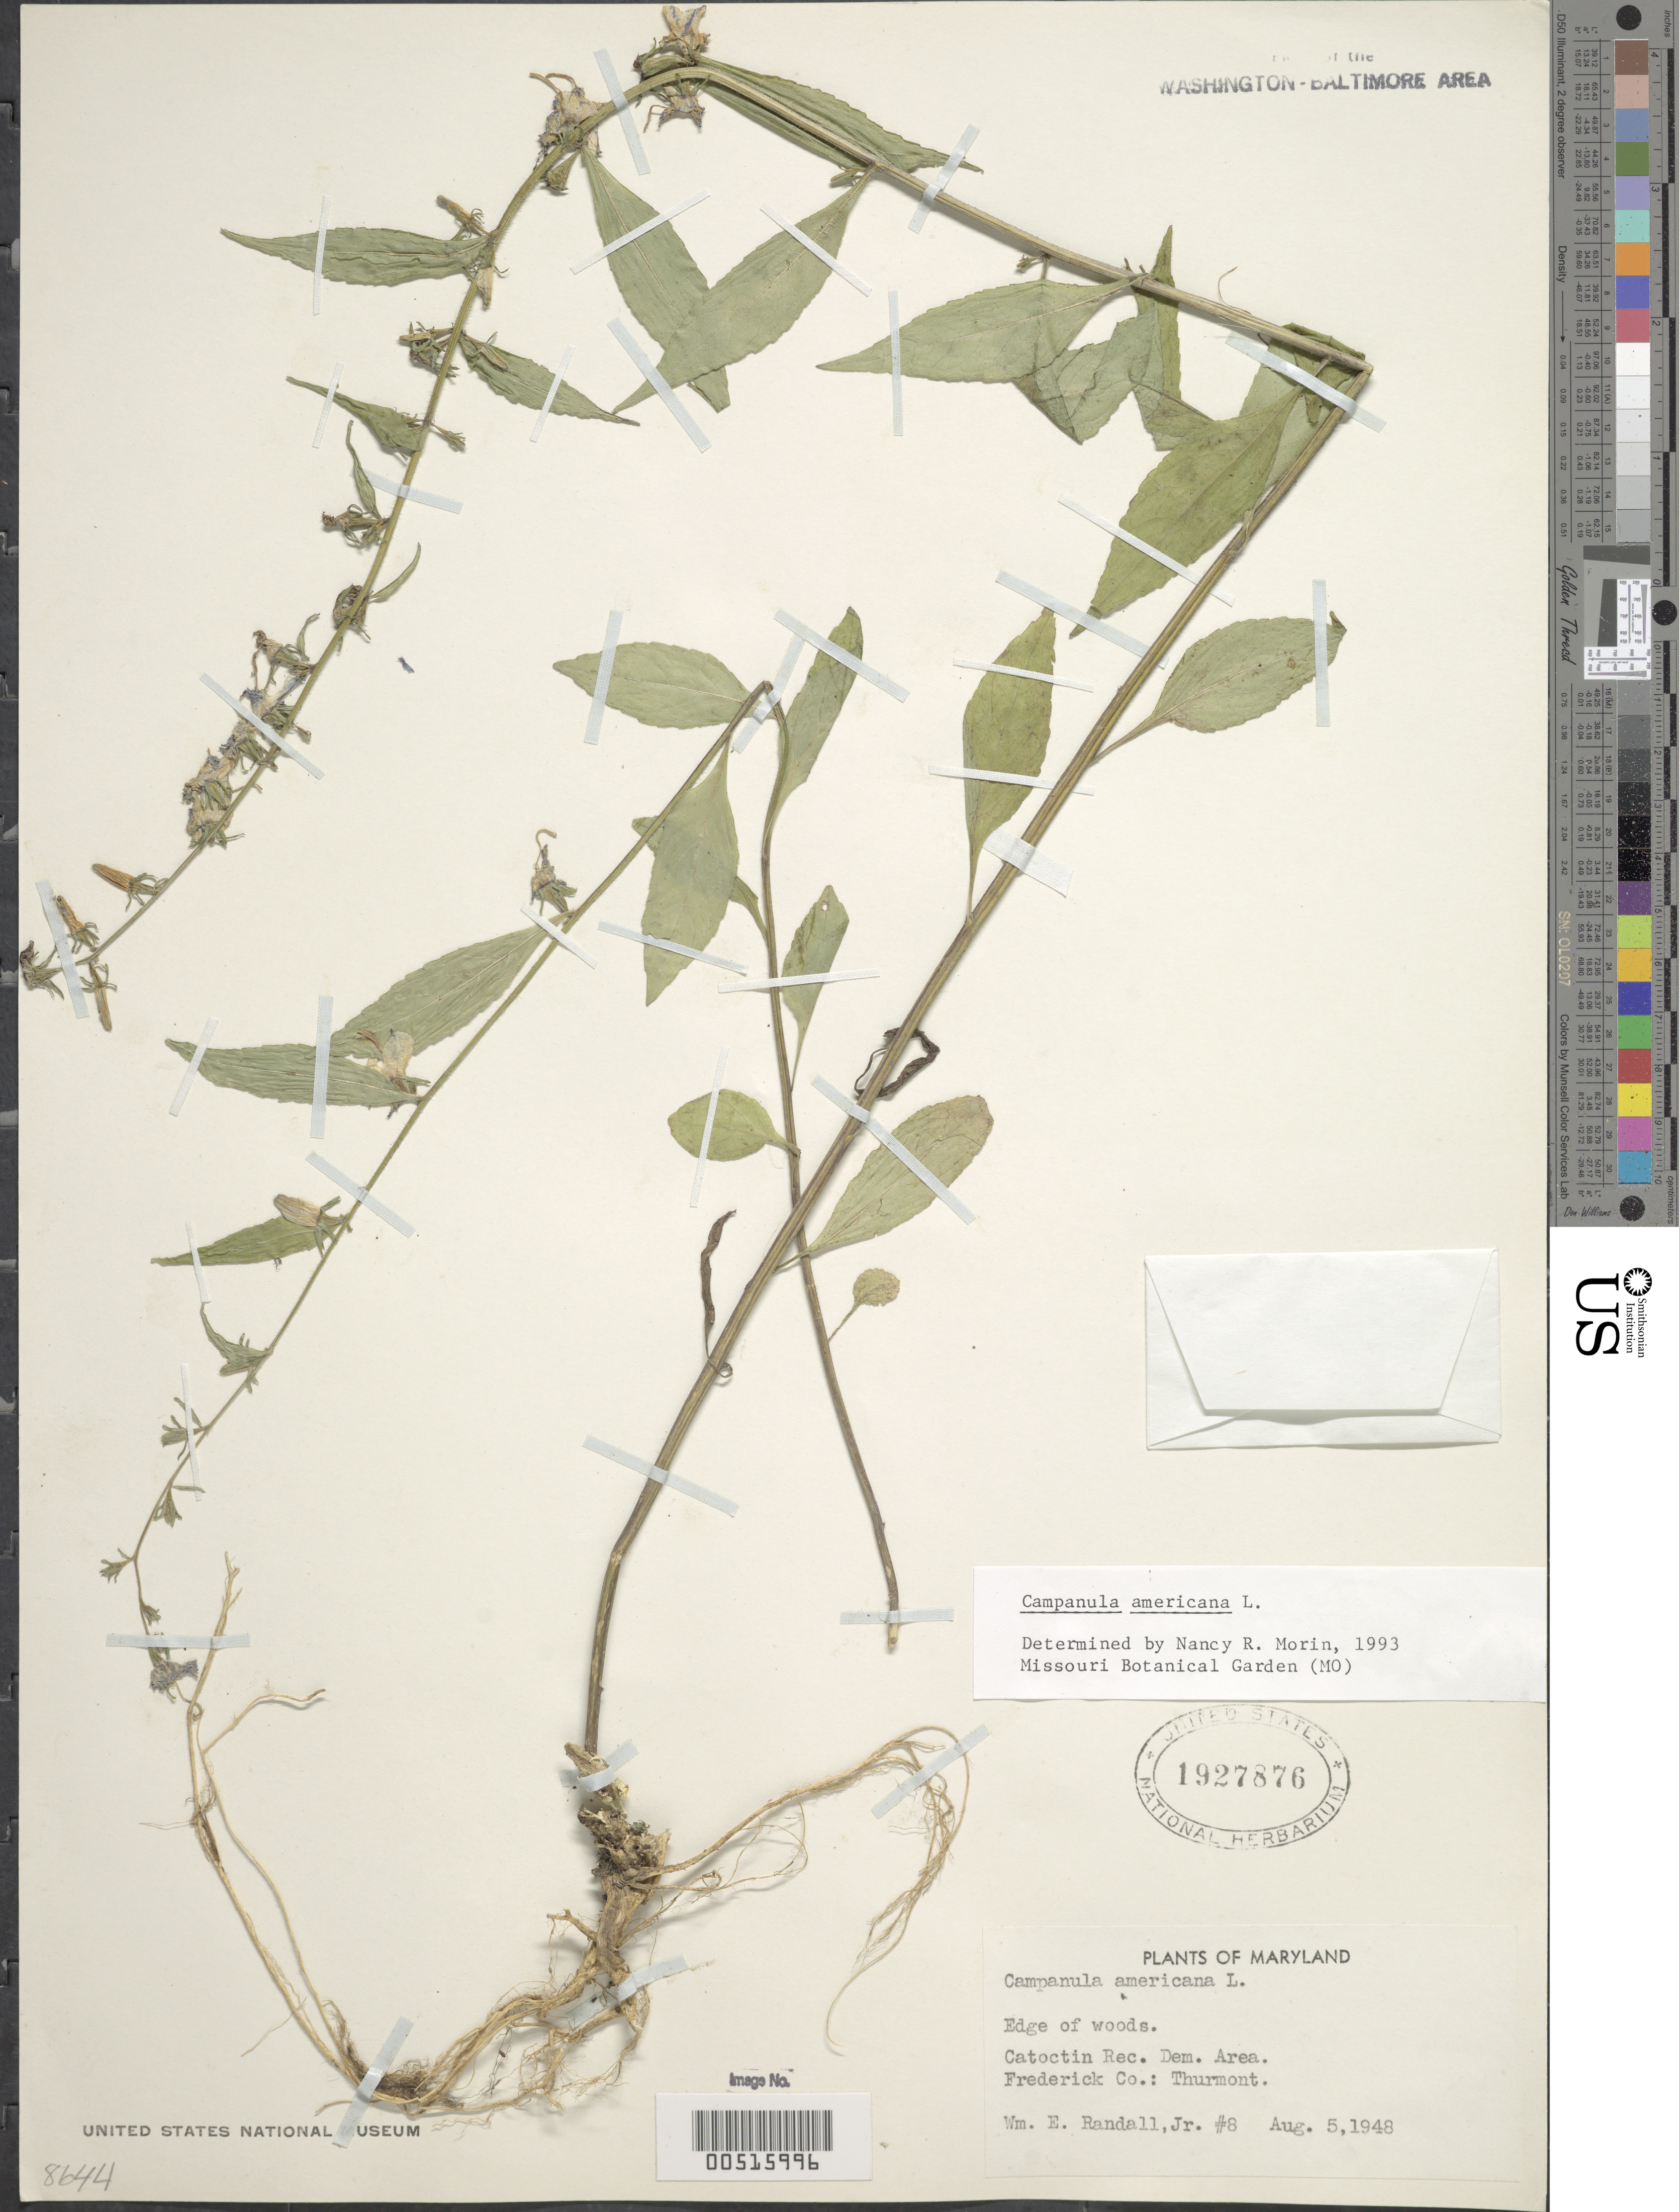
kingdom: Plantae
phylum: Tracheophyta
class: Magnoliopsida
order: Asterales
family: Campanulaceae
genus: Campanula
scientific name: Campanula americana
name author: L.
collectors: W. Randall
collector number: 8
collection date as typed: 05 Aug 1948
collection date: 1948-08-05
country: United States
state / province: Maryland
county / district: Frederick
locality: Thurmont, Catoctin Recreation Demonstration Center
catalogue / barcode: US 1927876